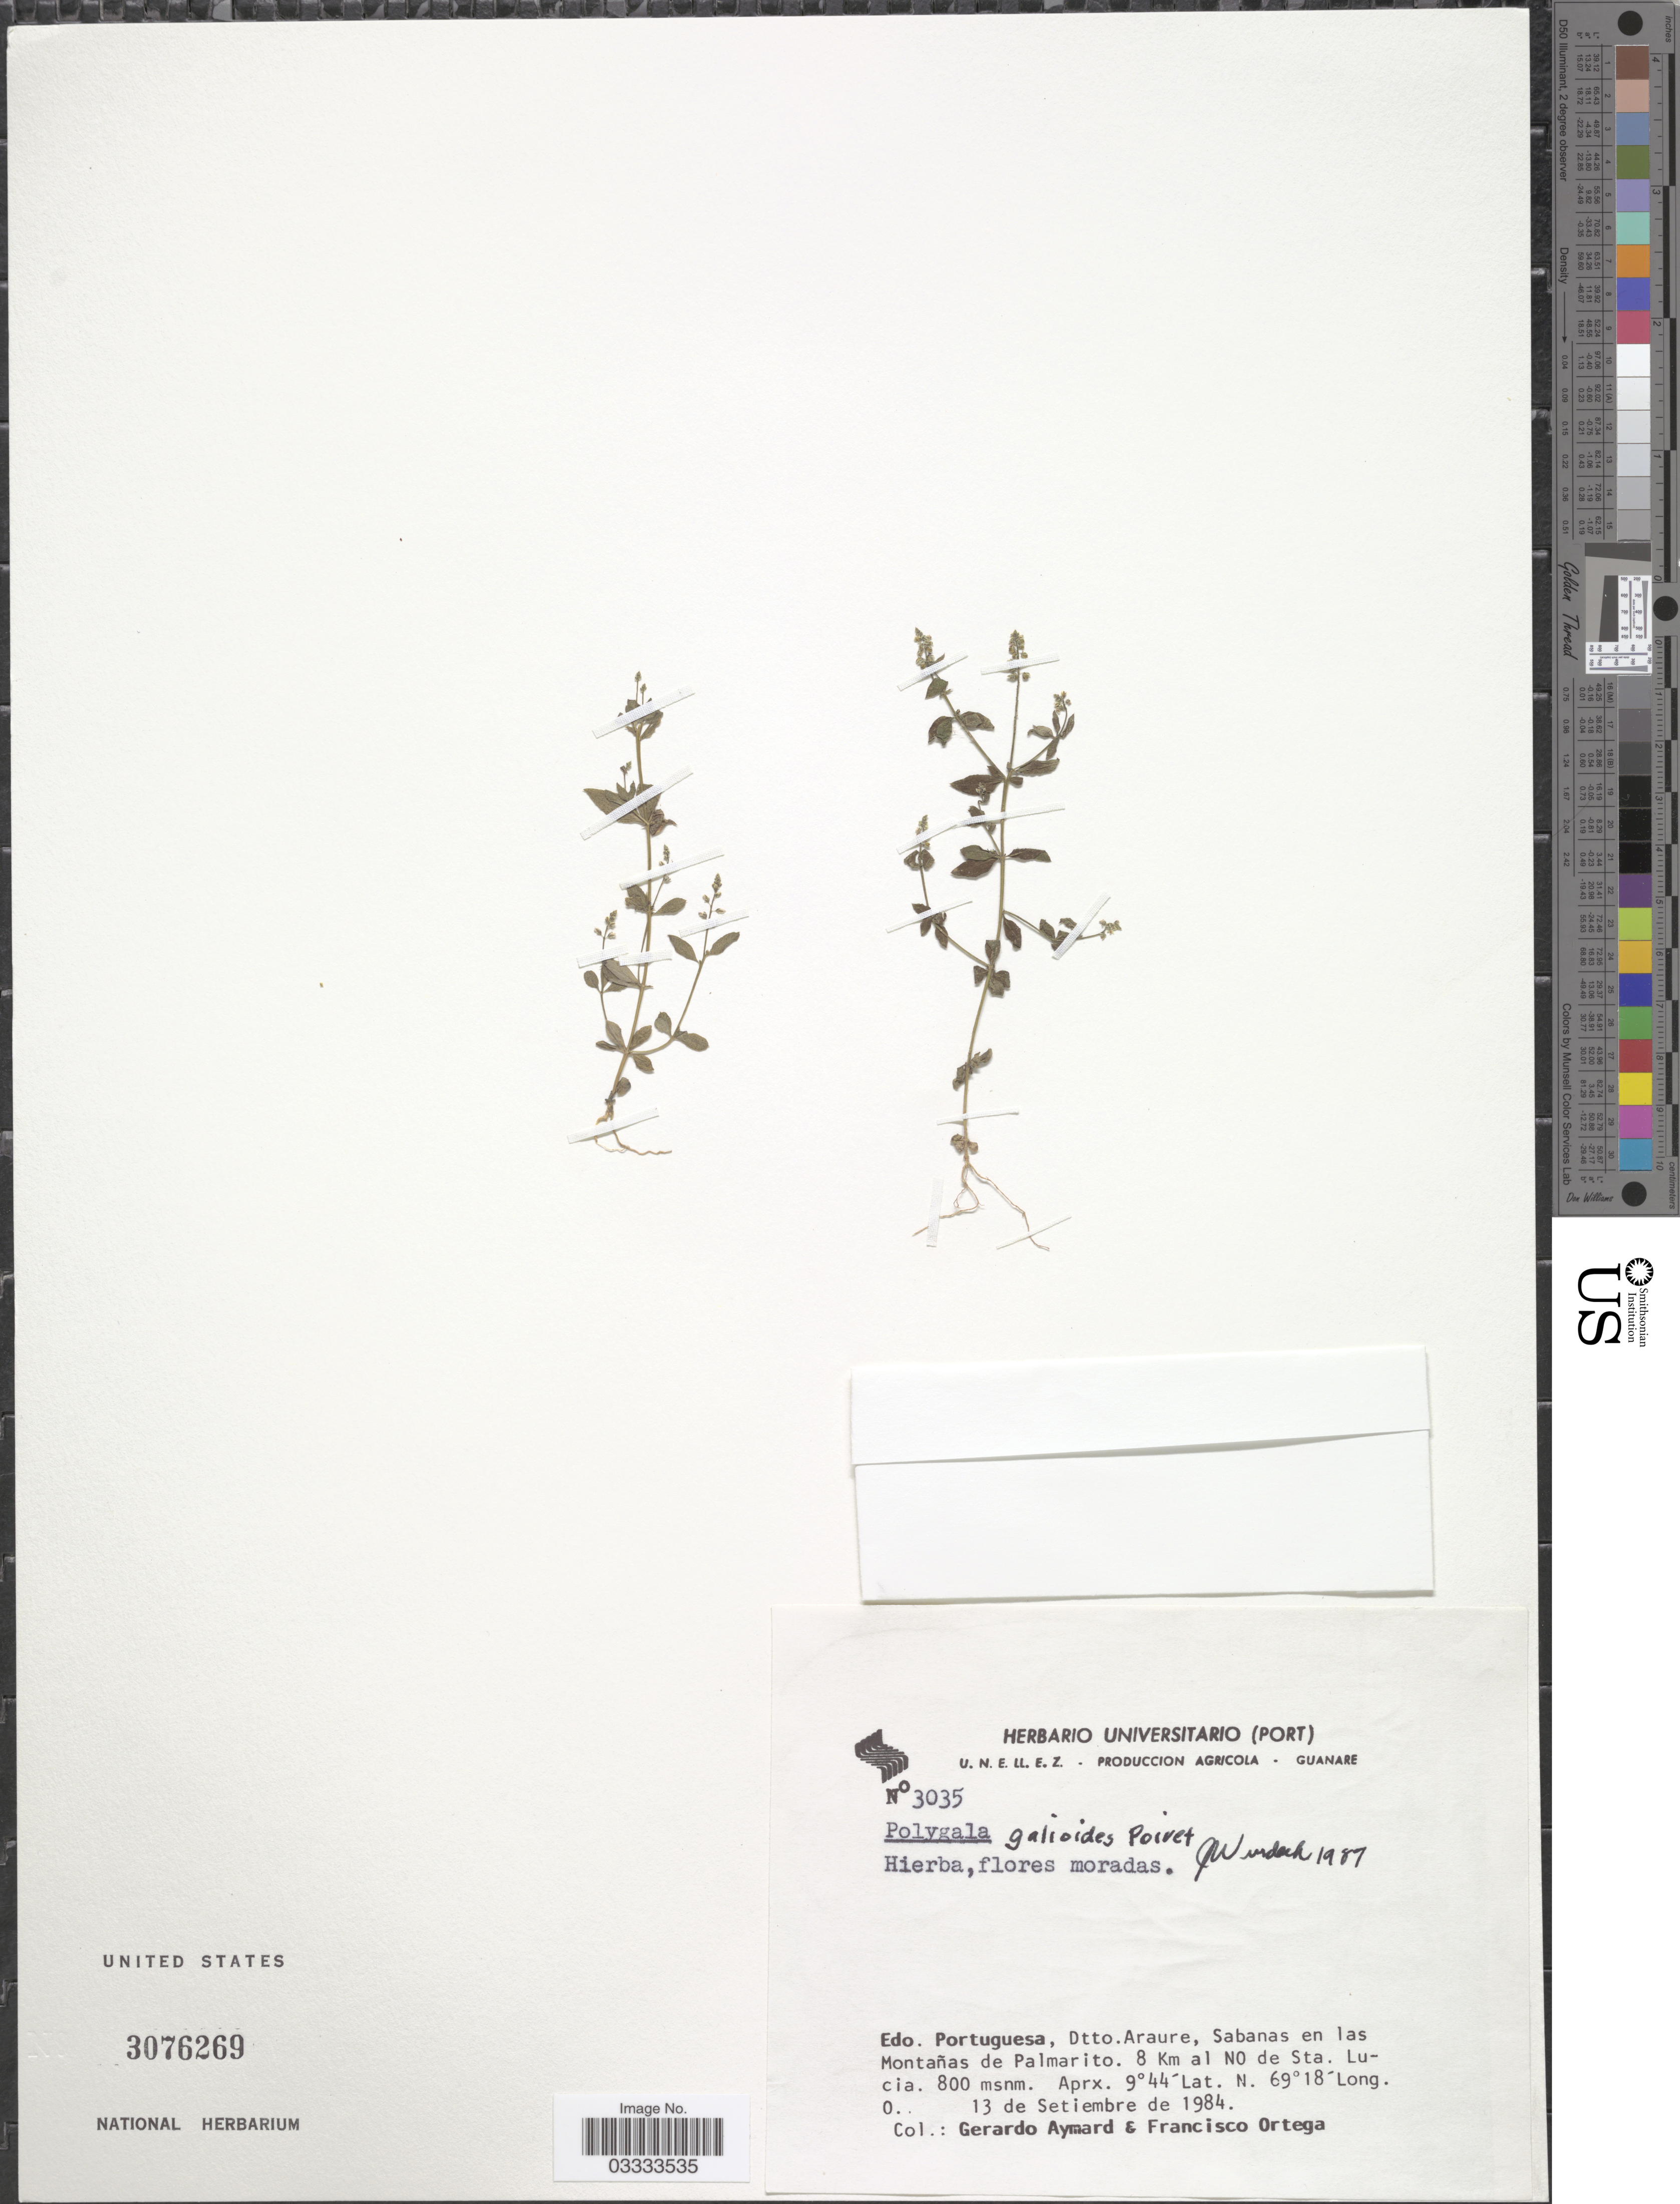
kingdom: Plantae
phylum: Tracheophyta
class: Magnoliopsida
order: Fabales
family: Polygalaceae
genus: Polygala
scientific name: Polygala galioides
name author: Poir.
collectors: G. A. Aymard & F. J. Ortega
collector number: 3035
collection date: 1984-09-13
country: Venezuela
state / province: Portuguesa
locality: Dtto., Araure, Sabanas en las Montañas de Palmarito. 8 Km al NO de Sta. Lucia.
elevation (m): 800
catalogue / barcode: US 3076269